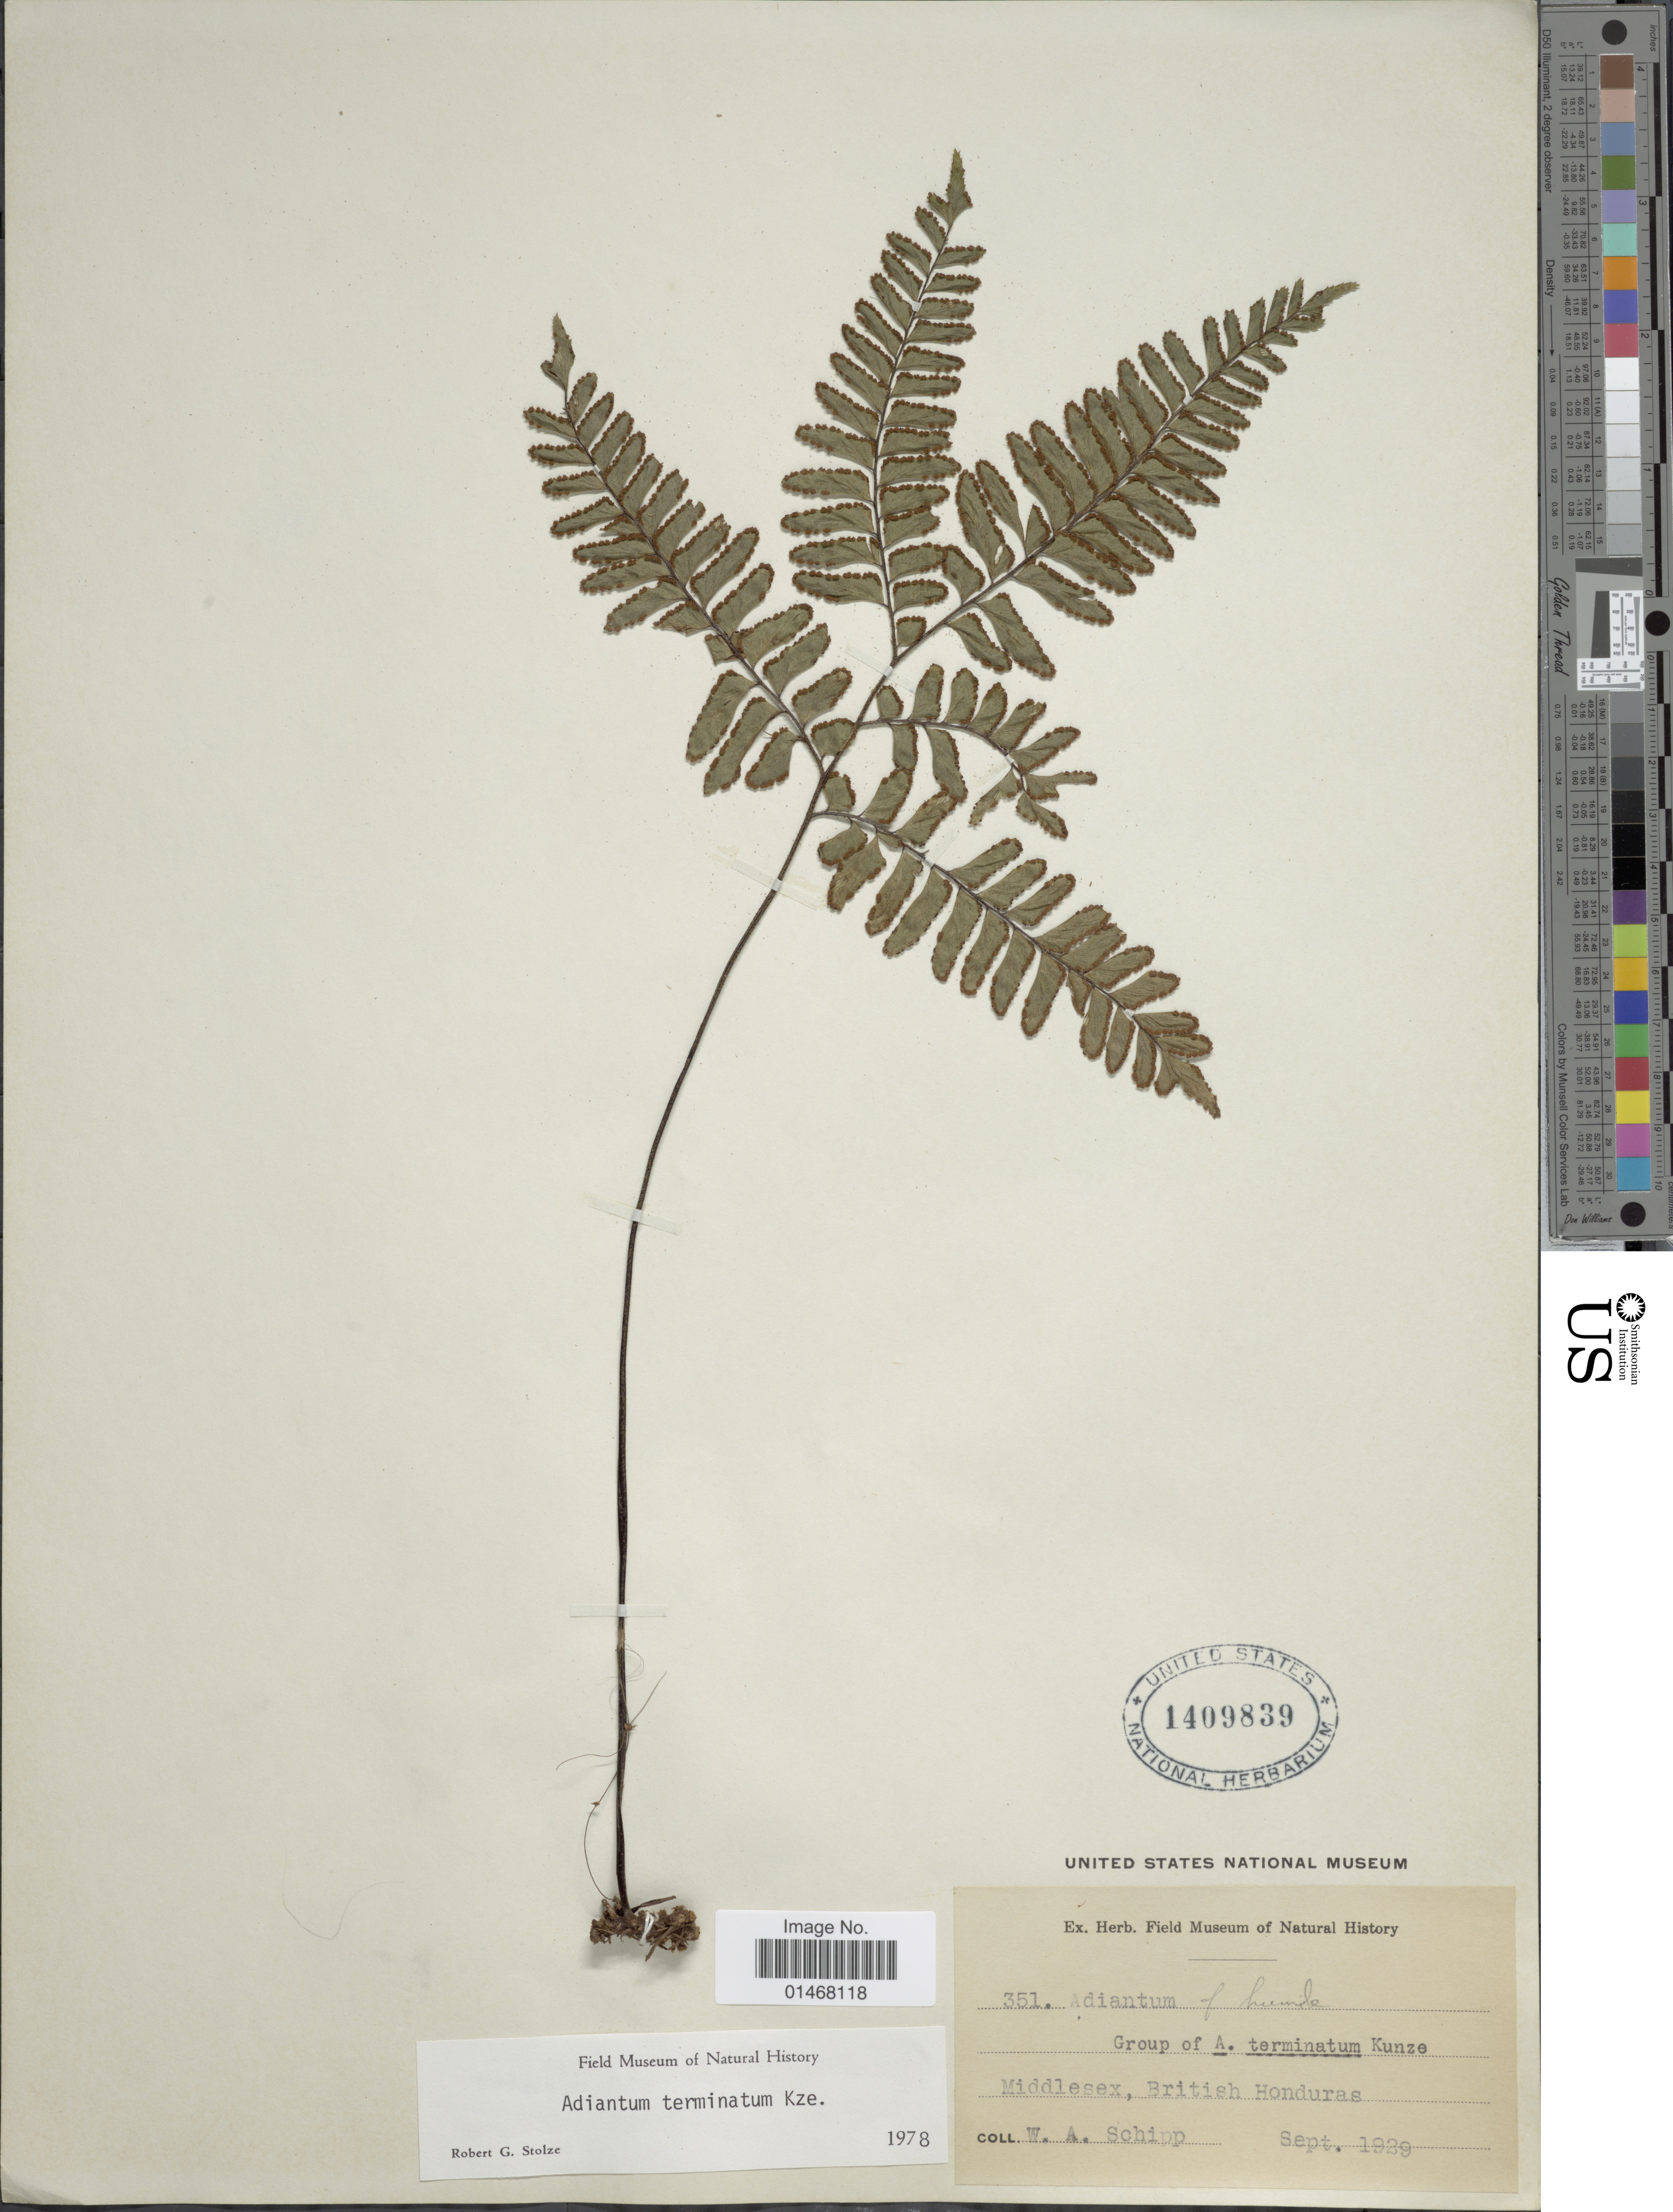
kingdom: Plantae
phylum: Tracheophyta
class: Polypodiopsida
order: Polypodiales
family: Pteridaceae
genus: Adiantum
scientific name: Adiantum terminatum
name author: Kunze ex Miq.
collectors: W. Schipp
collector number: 351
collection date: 1929-09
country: Belize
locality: Middlesex, british Honduras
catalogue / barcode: US 1409839